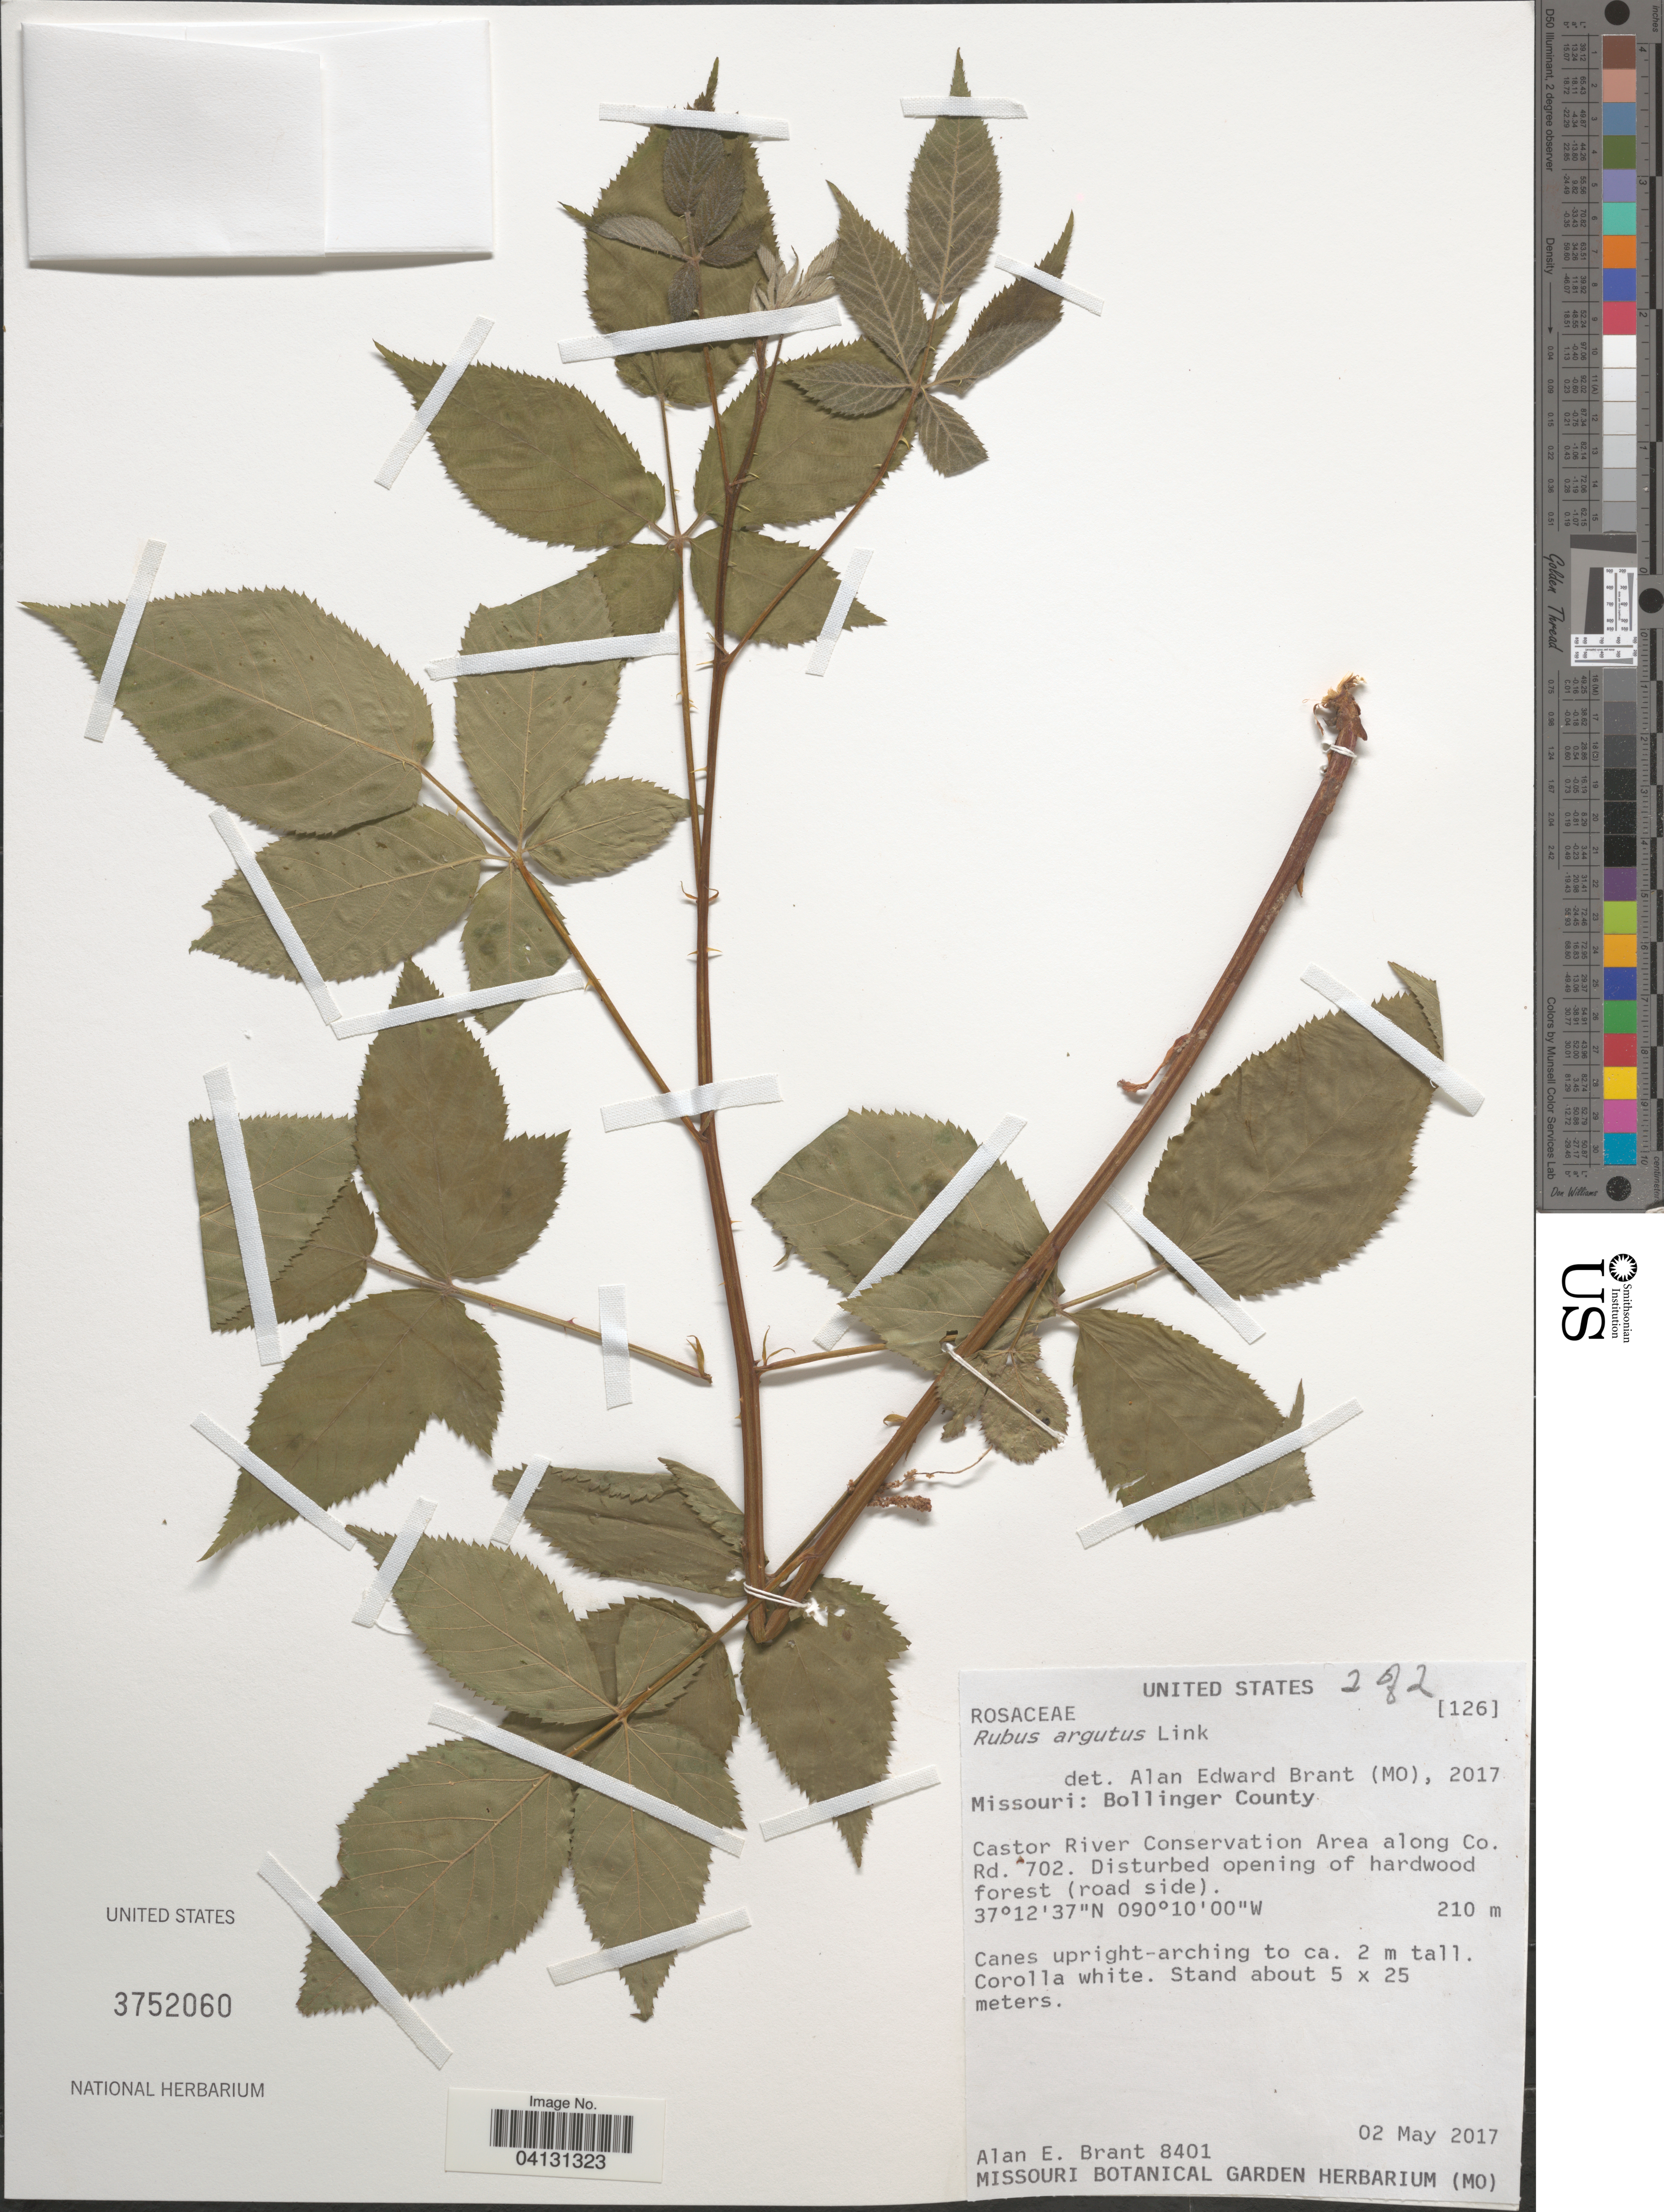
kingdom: Plantae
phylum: Tracheophyta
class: Magnoliopsida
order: Rosales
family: Rosaceae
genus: Rubus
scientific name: Rubus argutus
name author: Link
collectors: A. Brant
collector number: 8401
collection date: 2017-05-02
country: United States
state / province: Missouri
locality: Bollinger County. Castor River Conservation Area along Co. Rd. 702.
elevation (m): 210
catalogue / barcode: US 3752060